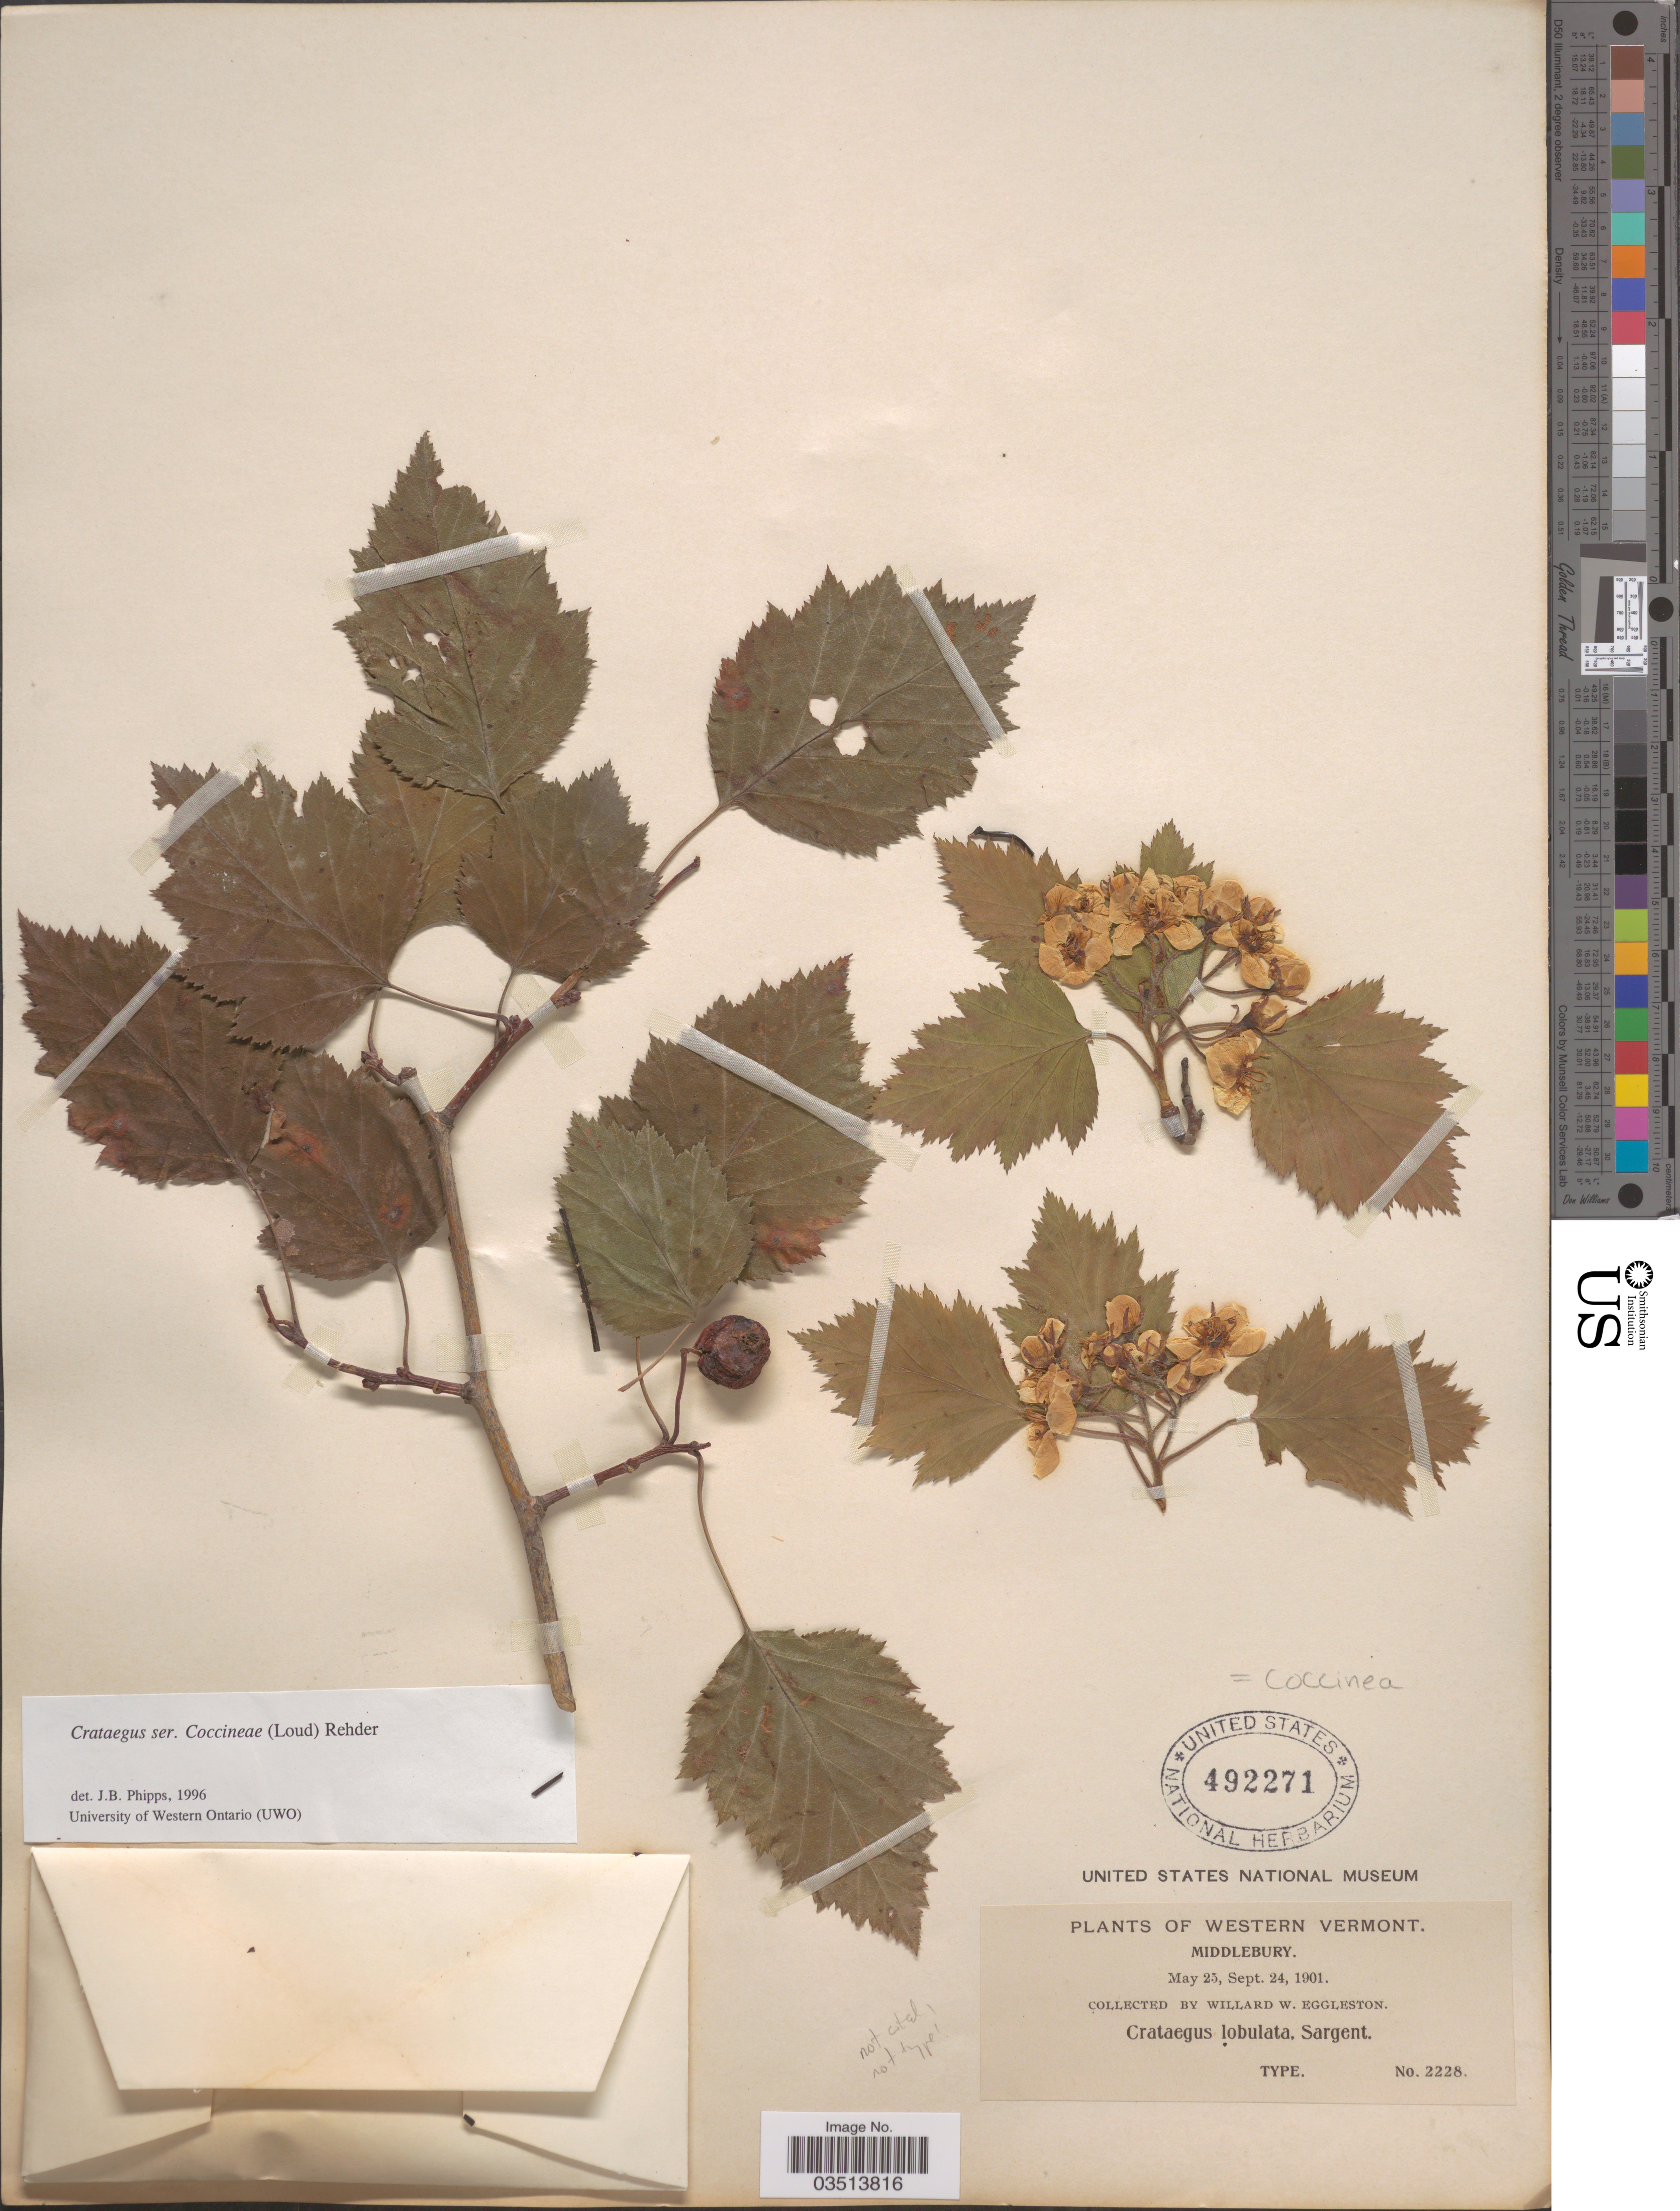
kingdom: Plantae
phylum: Tracheophyta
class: Magnoliopsida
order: Rosales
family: Rosaceae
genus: Crataegus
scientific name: Crataegus coccinea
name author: Ashe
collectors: W. W. Eggleston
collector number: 2228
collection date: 1901-05-25/1901-09-24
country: United States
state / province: Vermont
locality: Western Vermont. Middlebury.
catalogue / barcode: US 492271